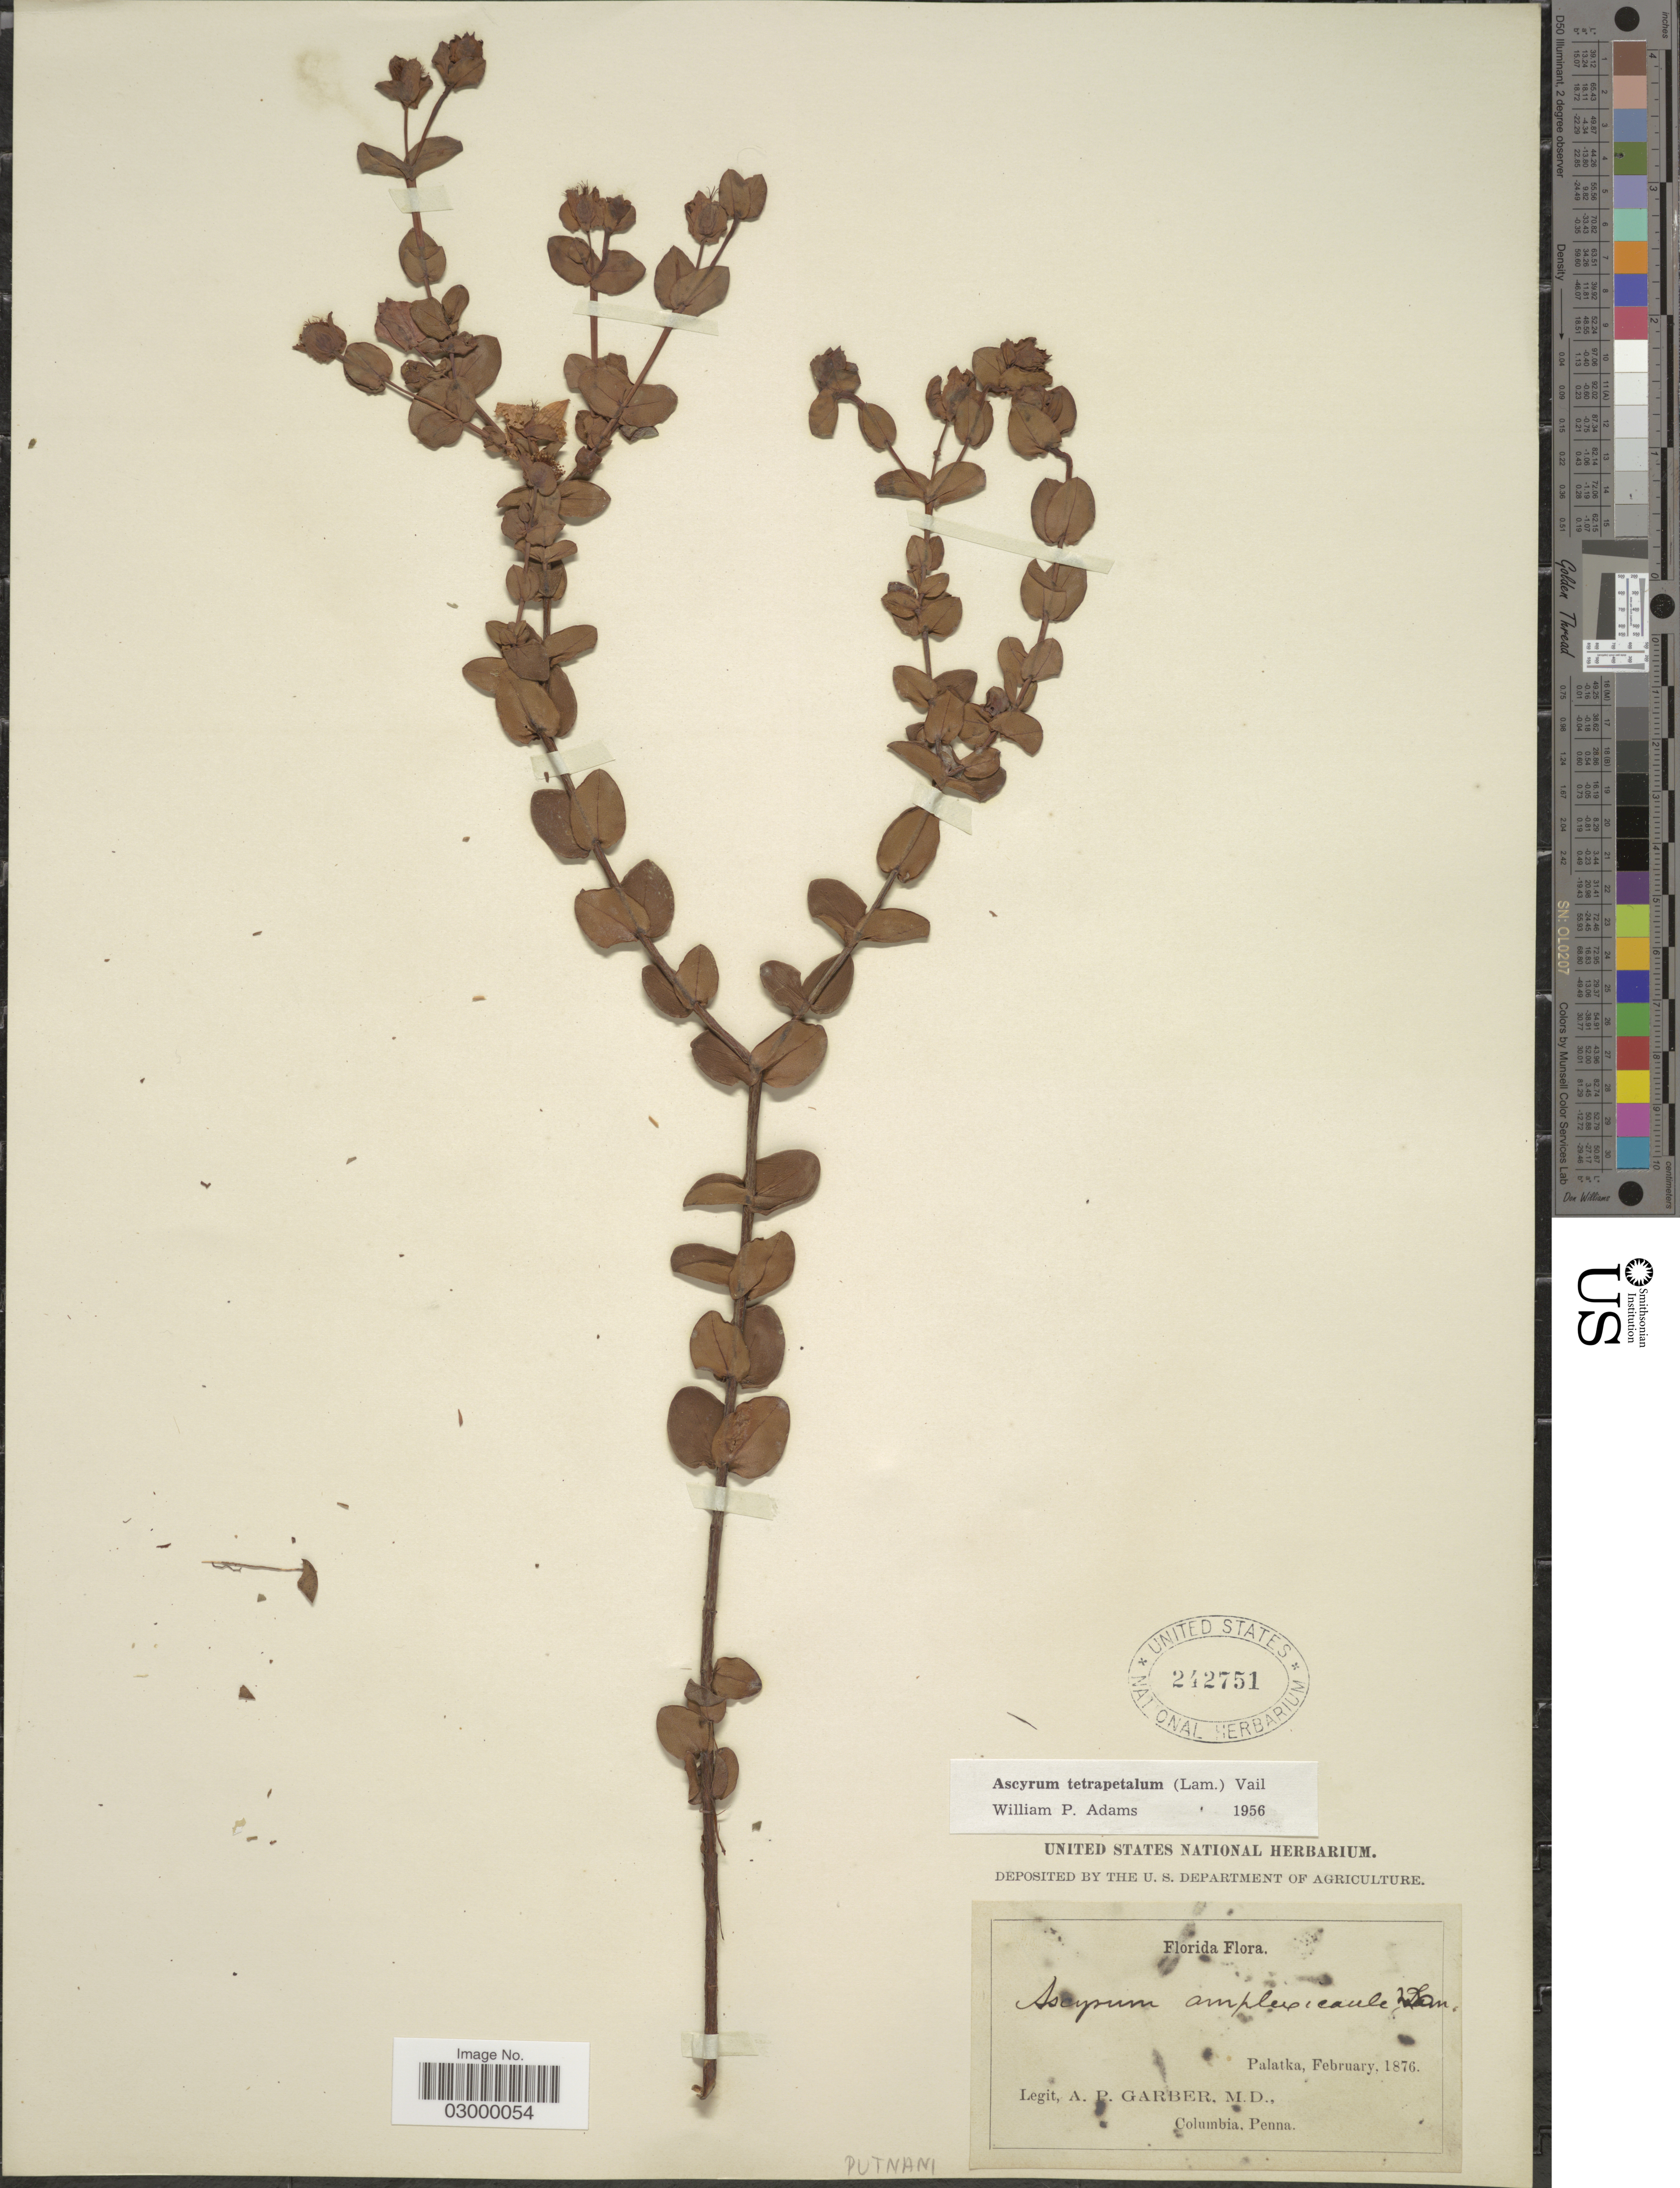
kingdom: Plantae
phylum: Tracheophyta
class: Magnoliopsida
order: Malpighiales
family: Hypericaceae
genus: Hypericum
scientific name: Hypericum tetrapetalum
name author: Lam.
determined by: Strong, Mark T., (BOT), Smithsonian Institution - National Museum of Natural History (UNITED STATES)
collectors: A. P. Garber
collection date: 1876-02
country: United States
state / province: Florida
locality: Palatka, Putnani.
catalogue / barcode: US 242751